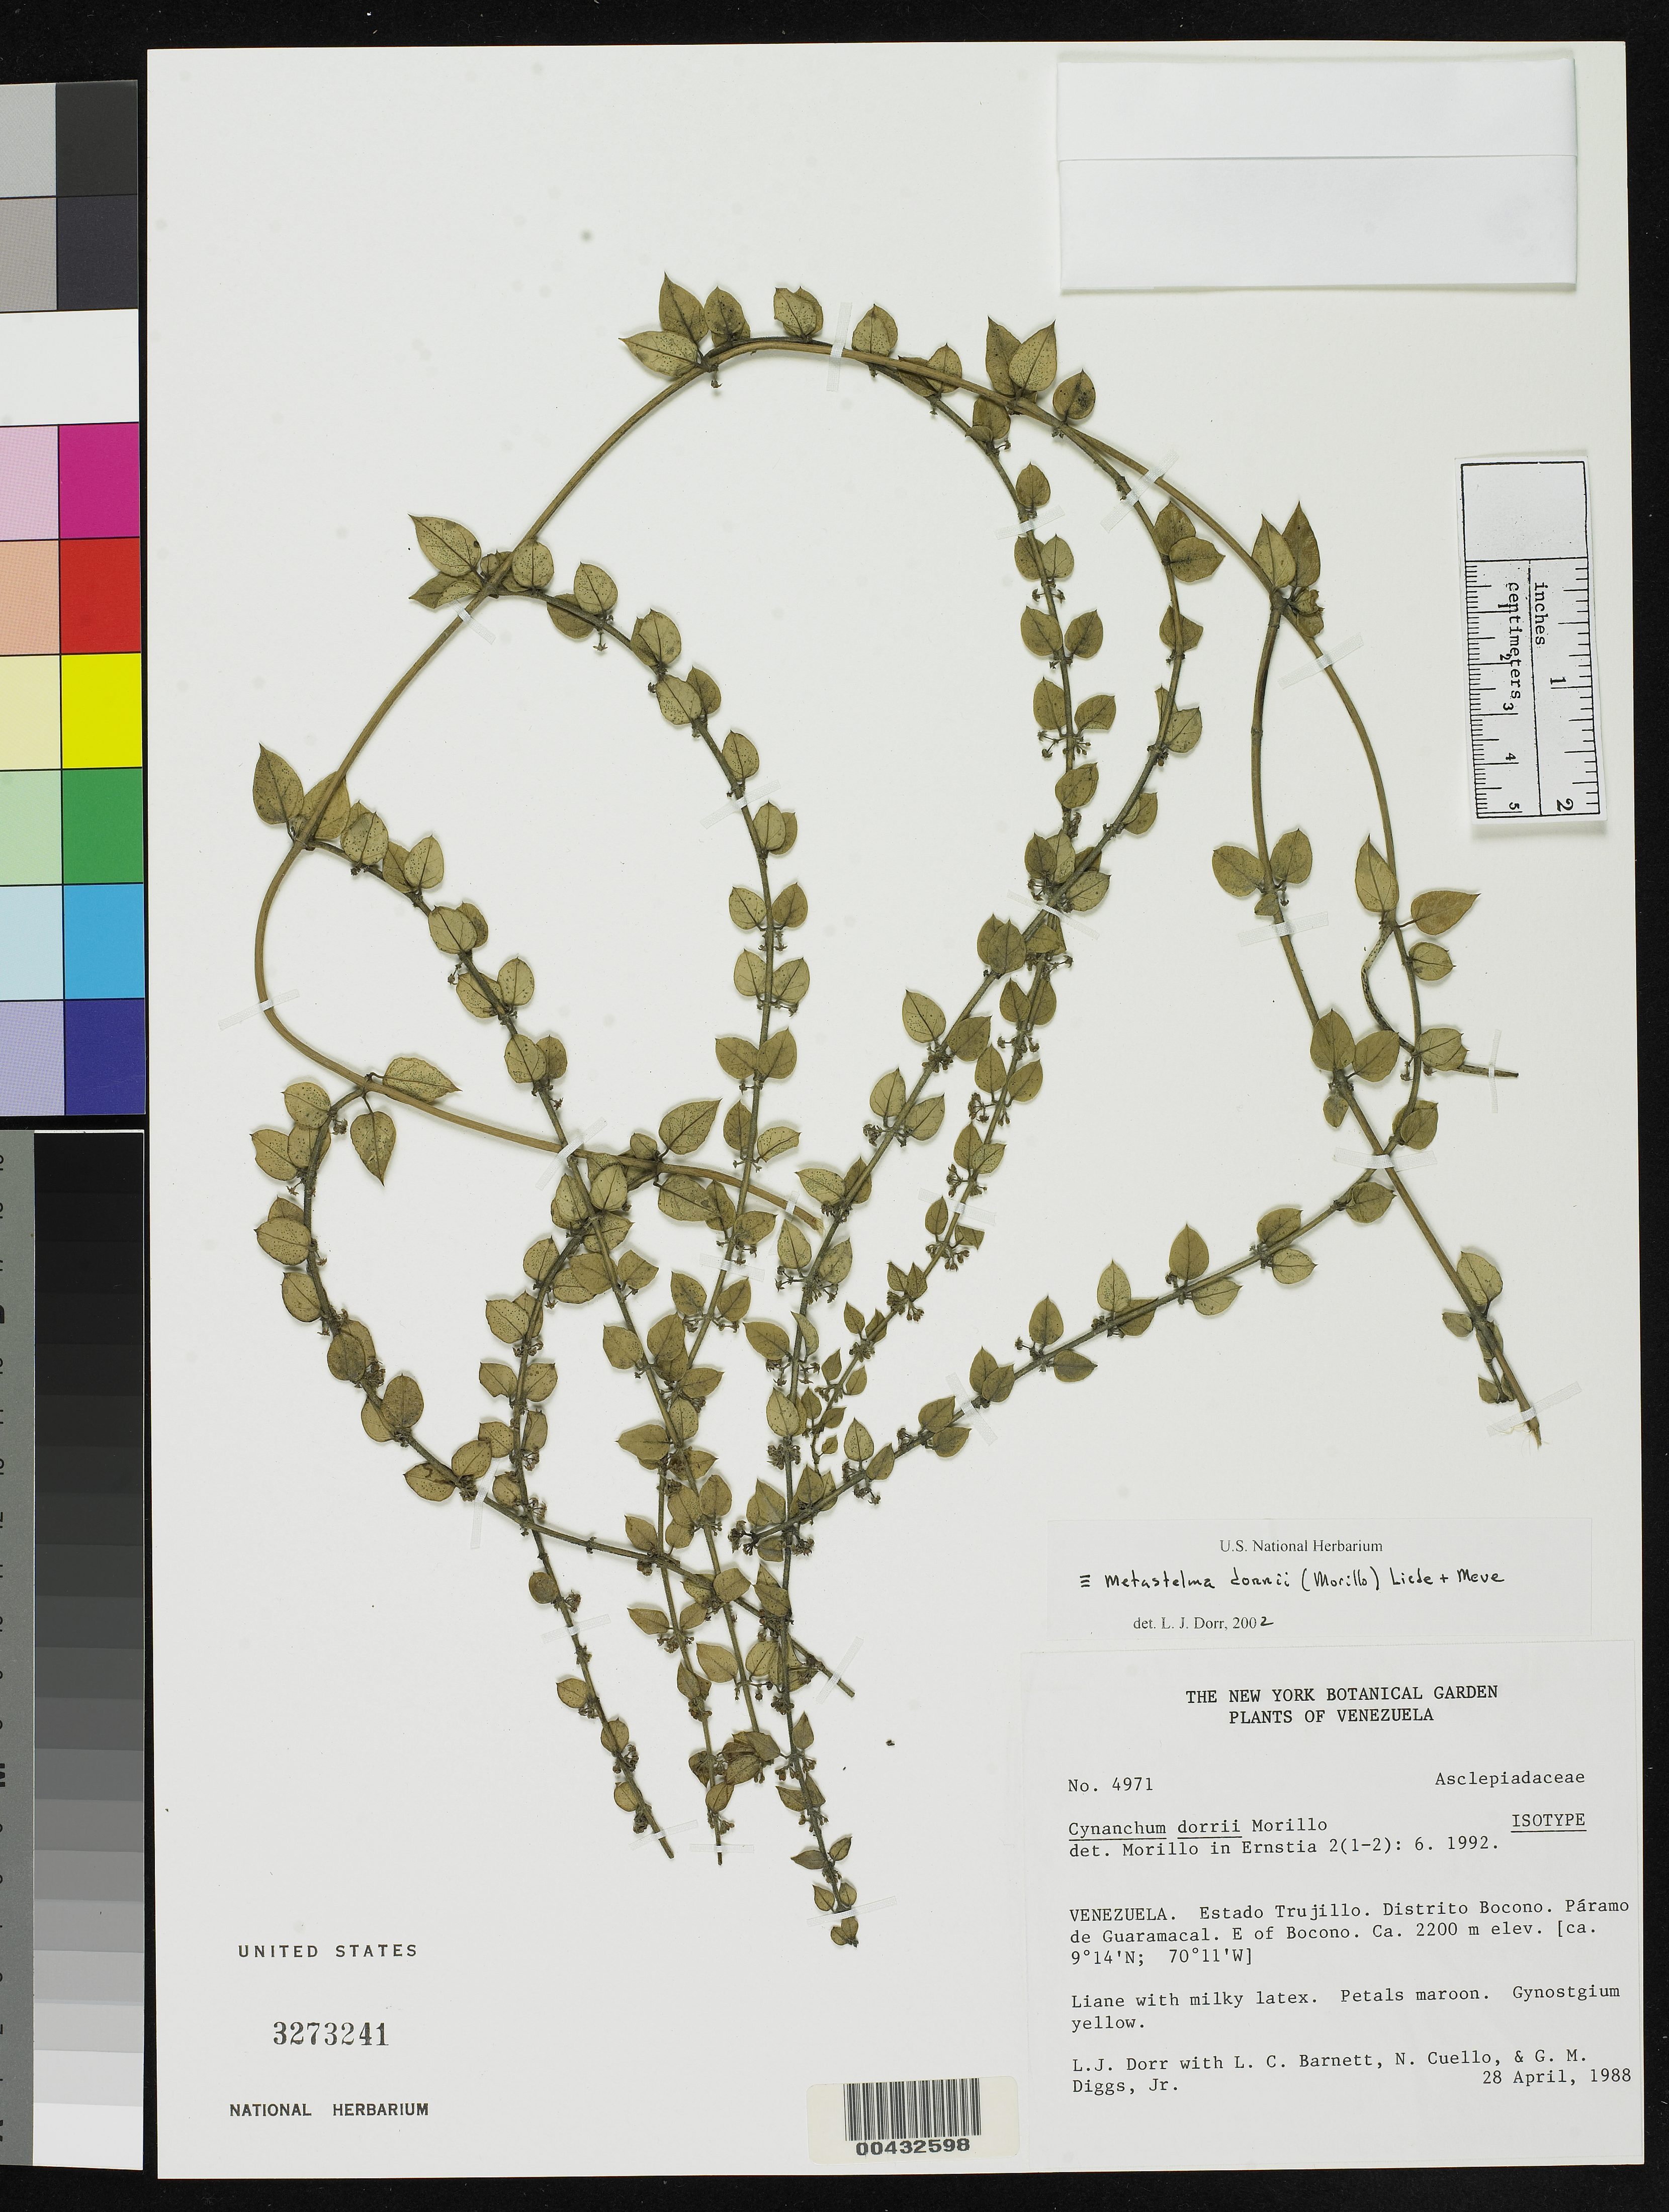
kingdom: Plantae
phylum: Tracheophyta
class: Magnoliopsida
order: Gentianales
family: Apocynaceae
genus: Cynanchum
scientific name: Cynanchum dorrii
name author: Morillo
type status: Isotype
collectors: L. J. Dorr, L. C. Barnett, N. L. Cuello & G. Diggs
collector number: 4971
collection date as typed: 28 Apr 1988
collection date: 1988-04-28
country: Venezuela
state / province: Trujillo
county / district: Bocono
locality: Páramo de Guaramacal. E of Bocono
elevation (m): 2200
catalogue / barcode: US 3273241